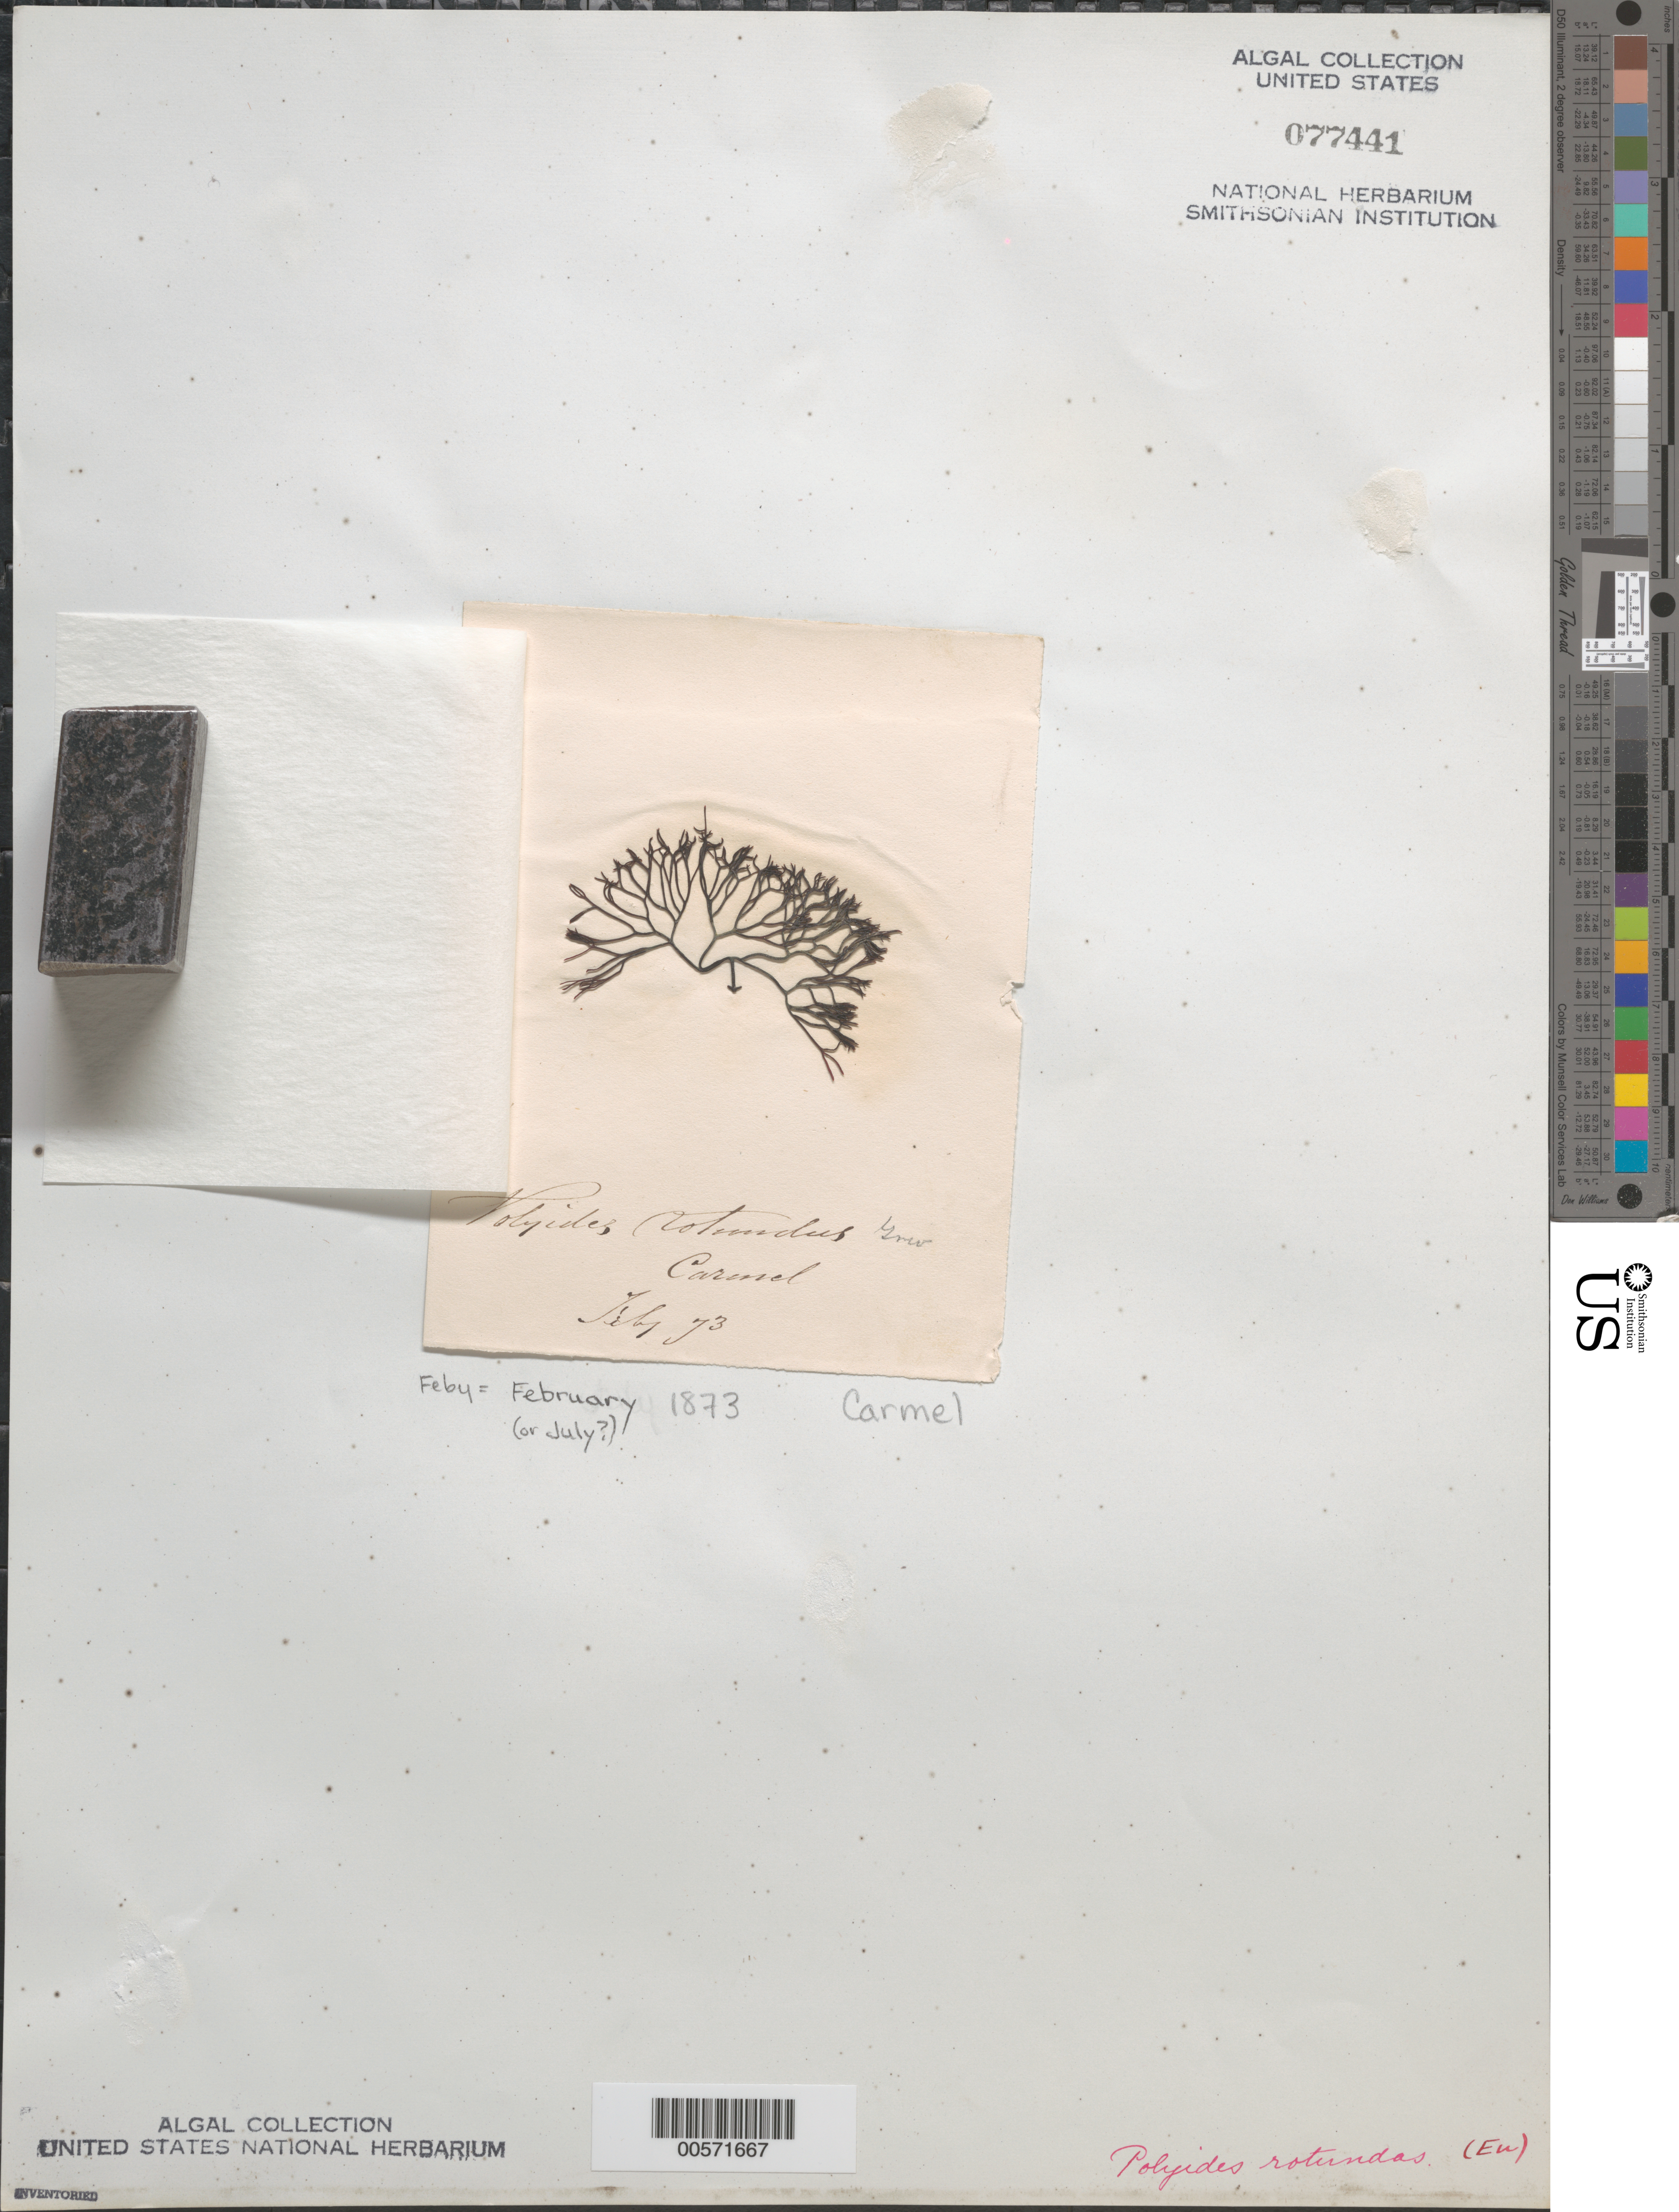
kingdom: Plantae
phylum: Rhodophyta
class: Florideophyceae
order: Gigartinales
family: Polyidaceae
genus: Polyides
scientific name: Polyides rotunda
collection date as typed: Feb 1873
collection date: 1873-02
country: United States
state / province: California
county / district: Monterey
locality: Carmel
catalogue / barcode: US 77441